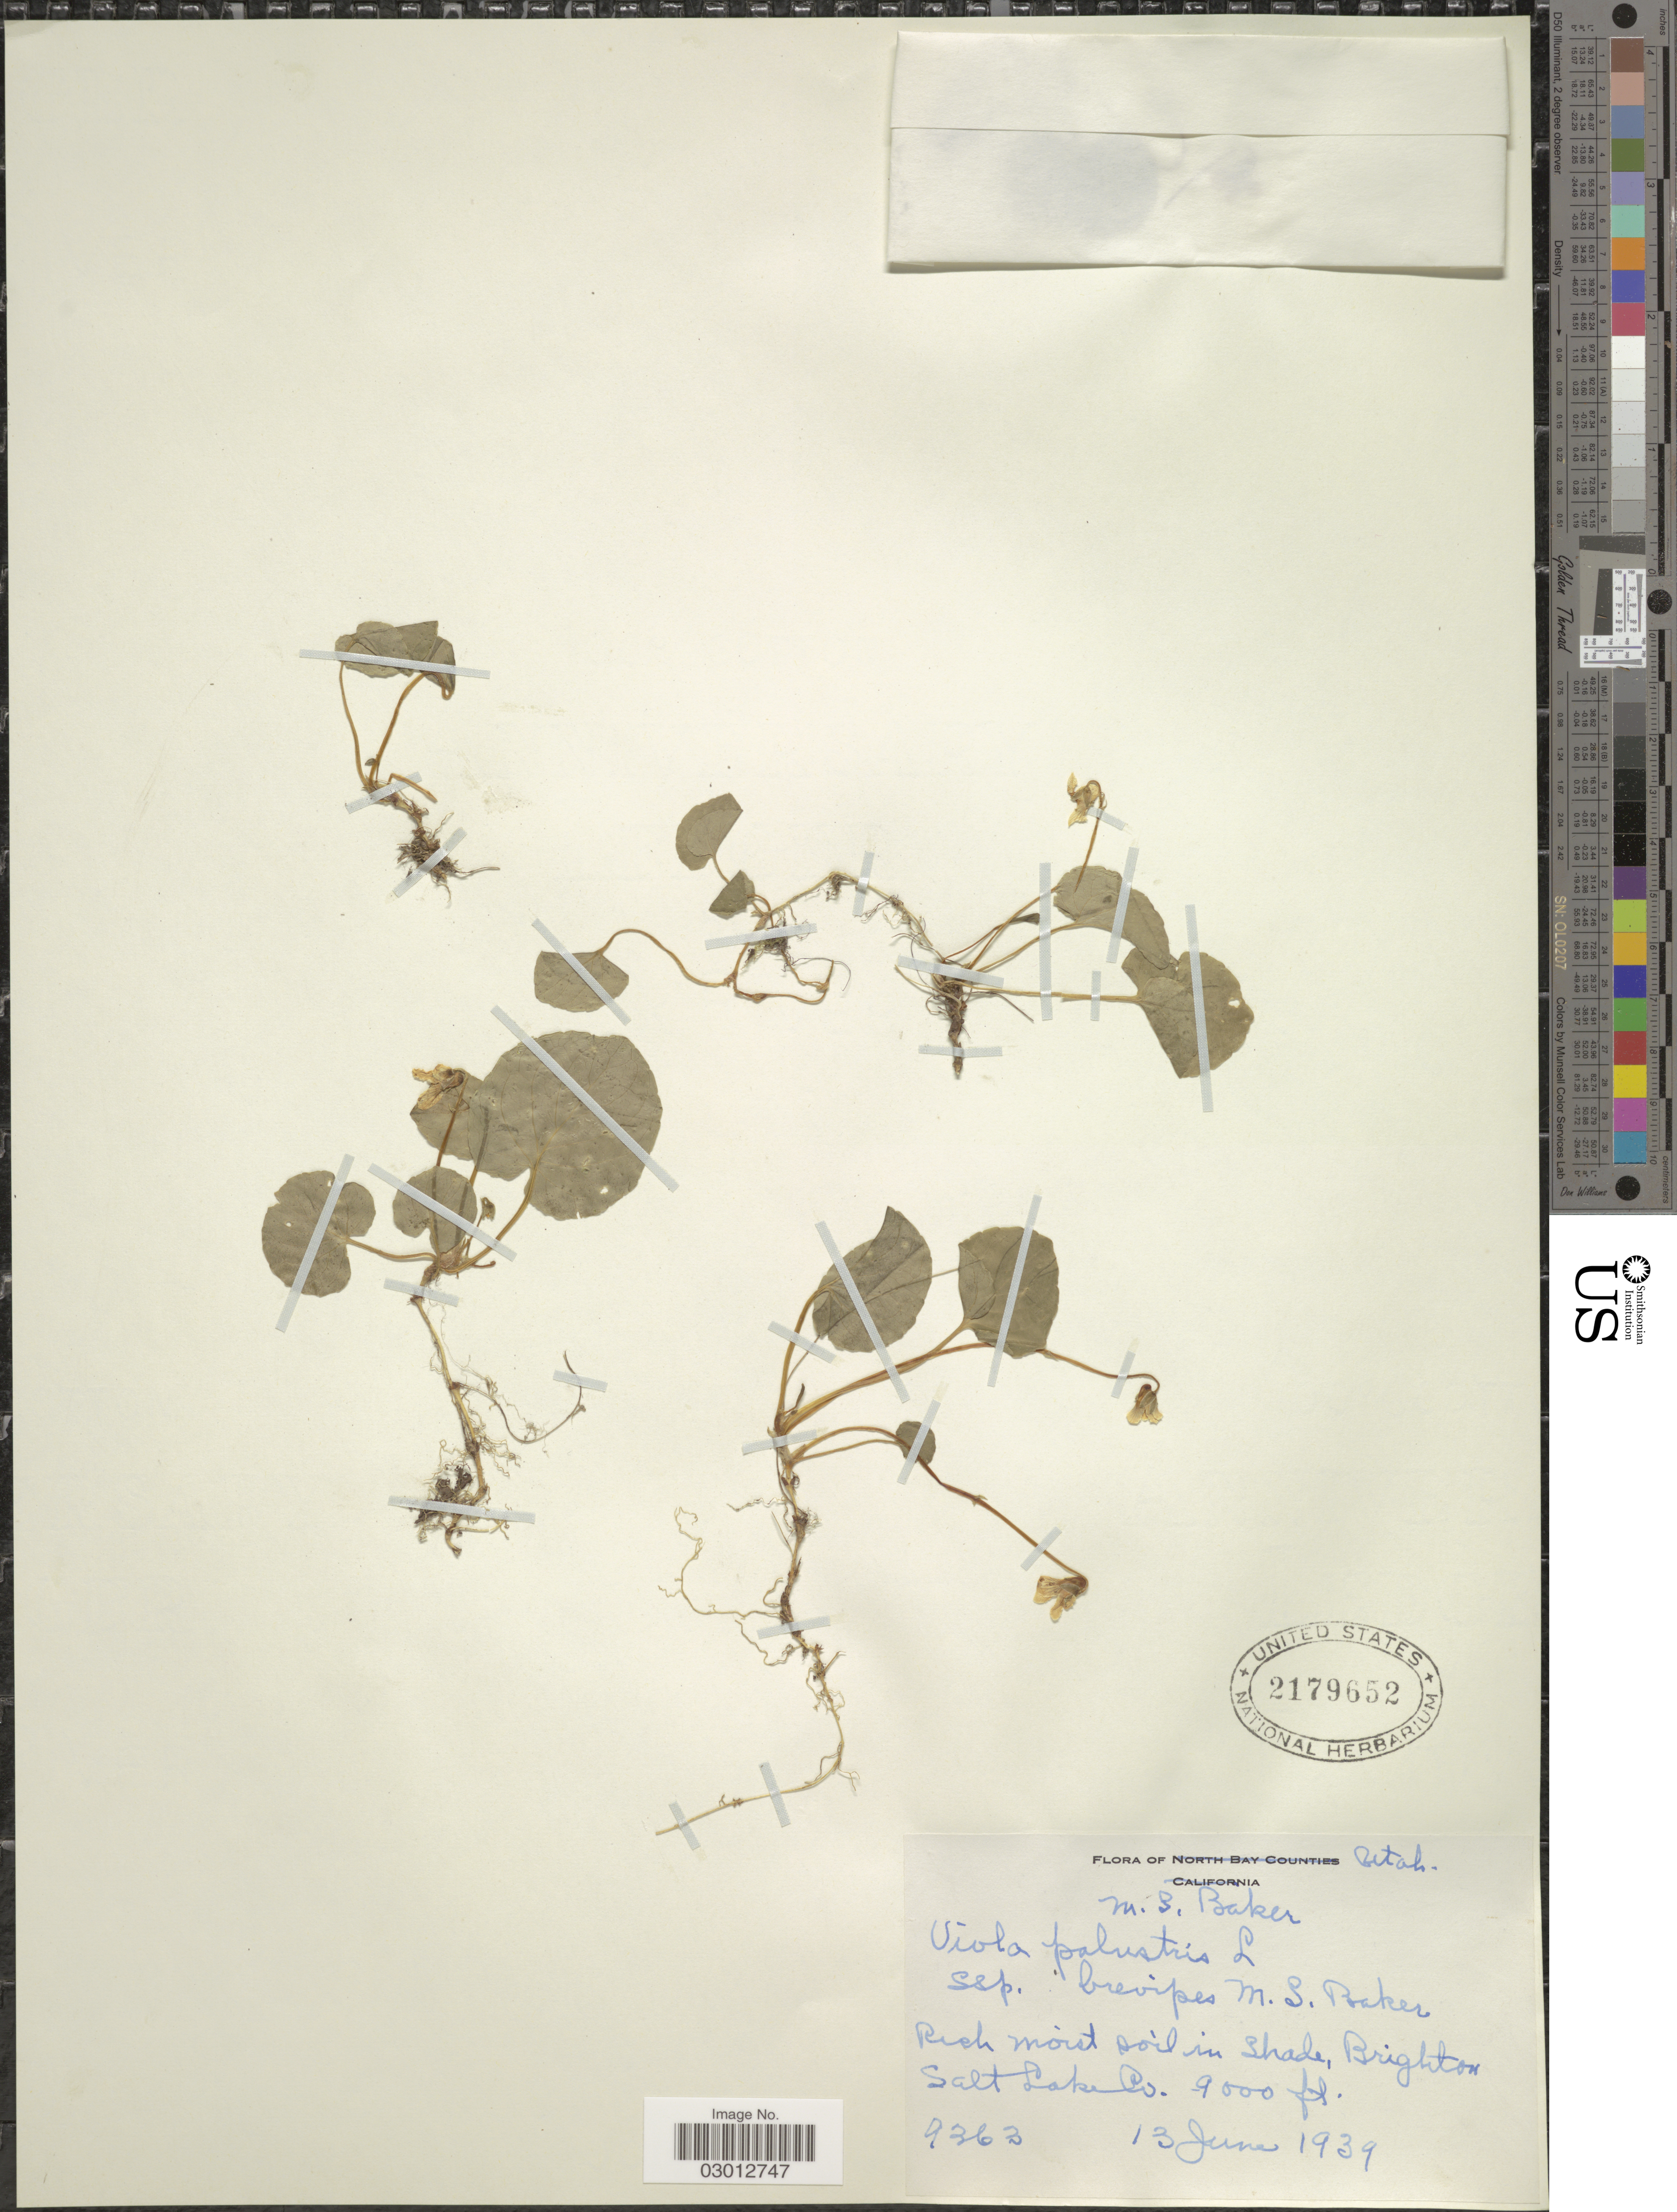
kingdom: Plantae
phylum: Tracheophyta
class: Magnoliopsida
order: Malpighiales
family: Violaceae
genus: Viola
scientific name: Viola palustris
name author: L.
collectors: M. S. Baker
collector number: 9363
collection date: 1939-06-13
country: United States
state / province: Utah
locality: Brighton Salt Lake Co.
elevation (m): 2743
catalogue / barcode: US 2179652